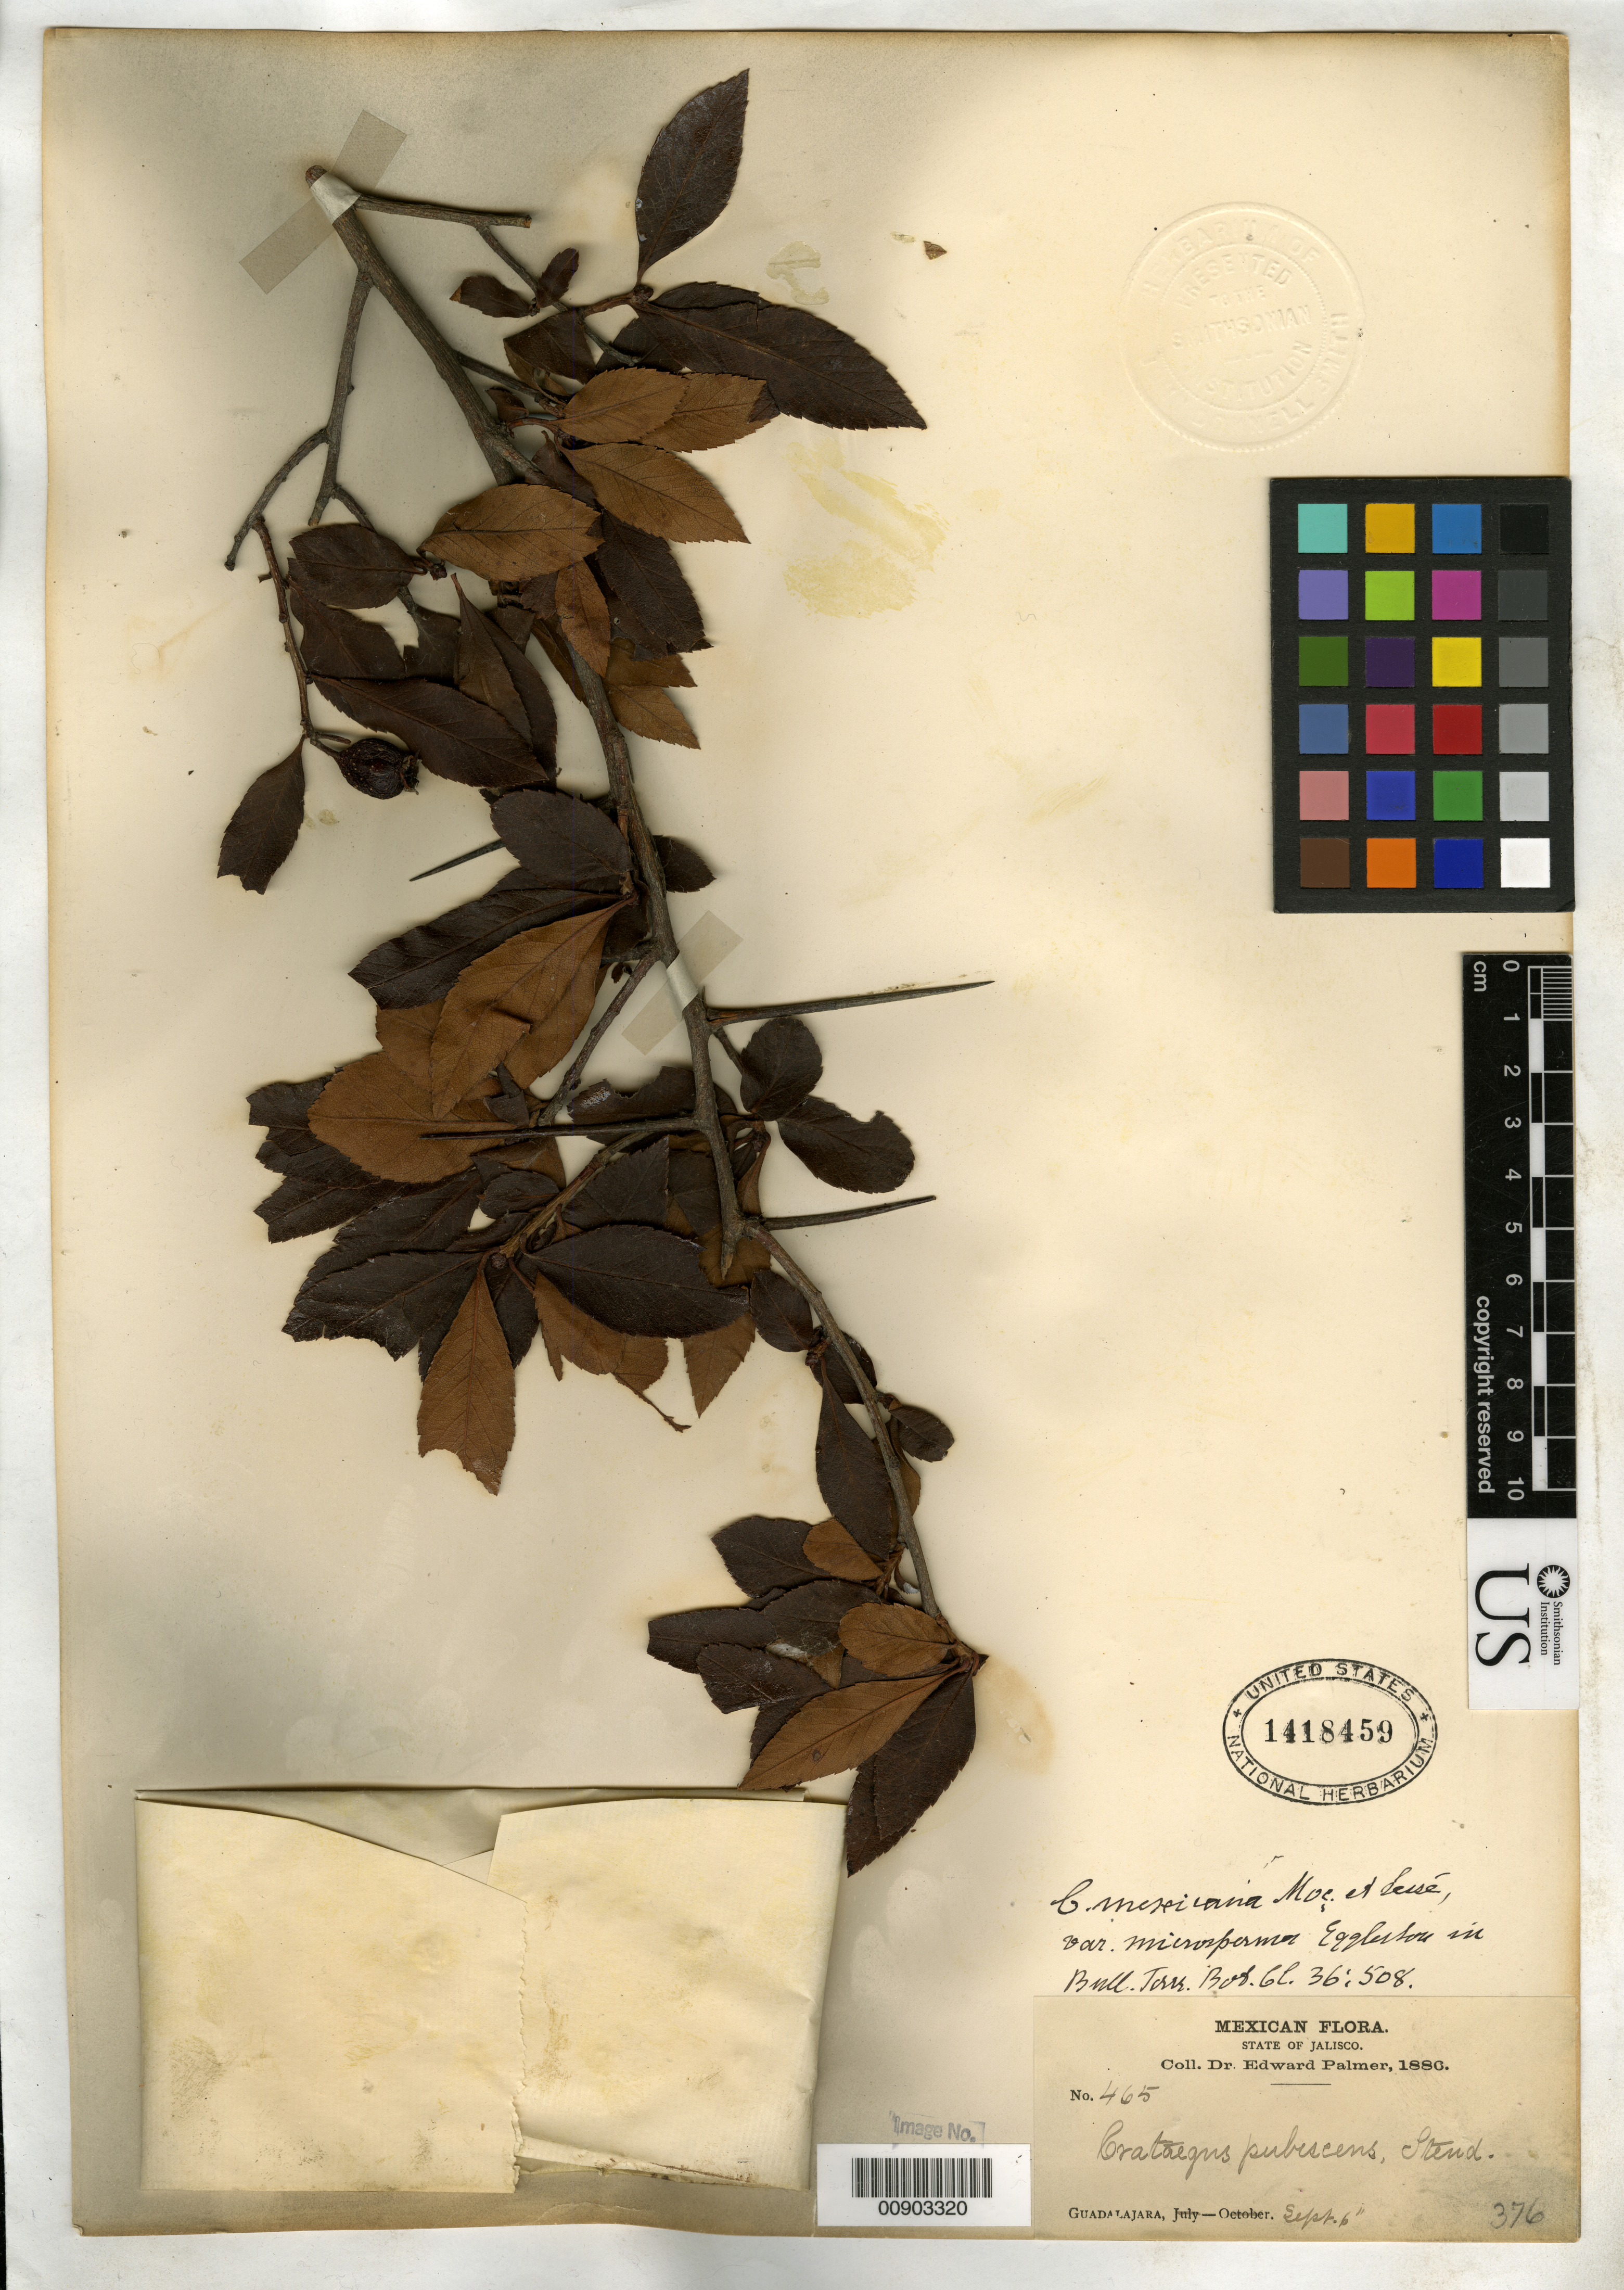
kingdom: Plantae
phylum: Tracheophyta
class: Magnoliopsida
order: Rosales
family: Rosaceae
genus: Crataegus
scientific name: Crataegus mexicana var. microsperma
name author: Eggl.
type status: Type Collection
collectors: E. Palmer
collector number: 465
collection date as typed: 06 Sep 1886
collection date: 1886-09-06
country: Mexico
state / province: Jalisco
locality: Guadalajara, Jalisco.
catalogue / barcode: US 1418459